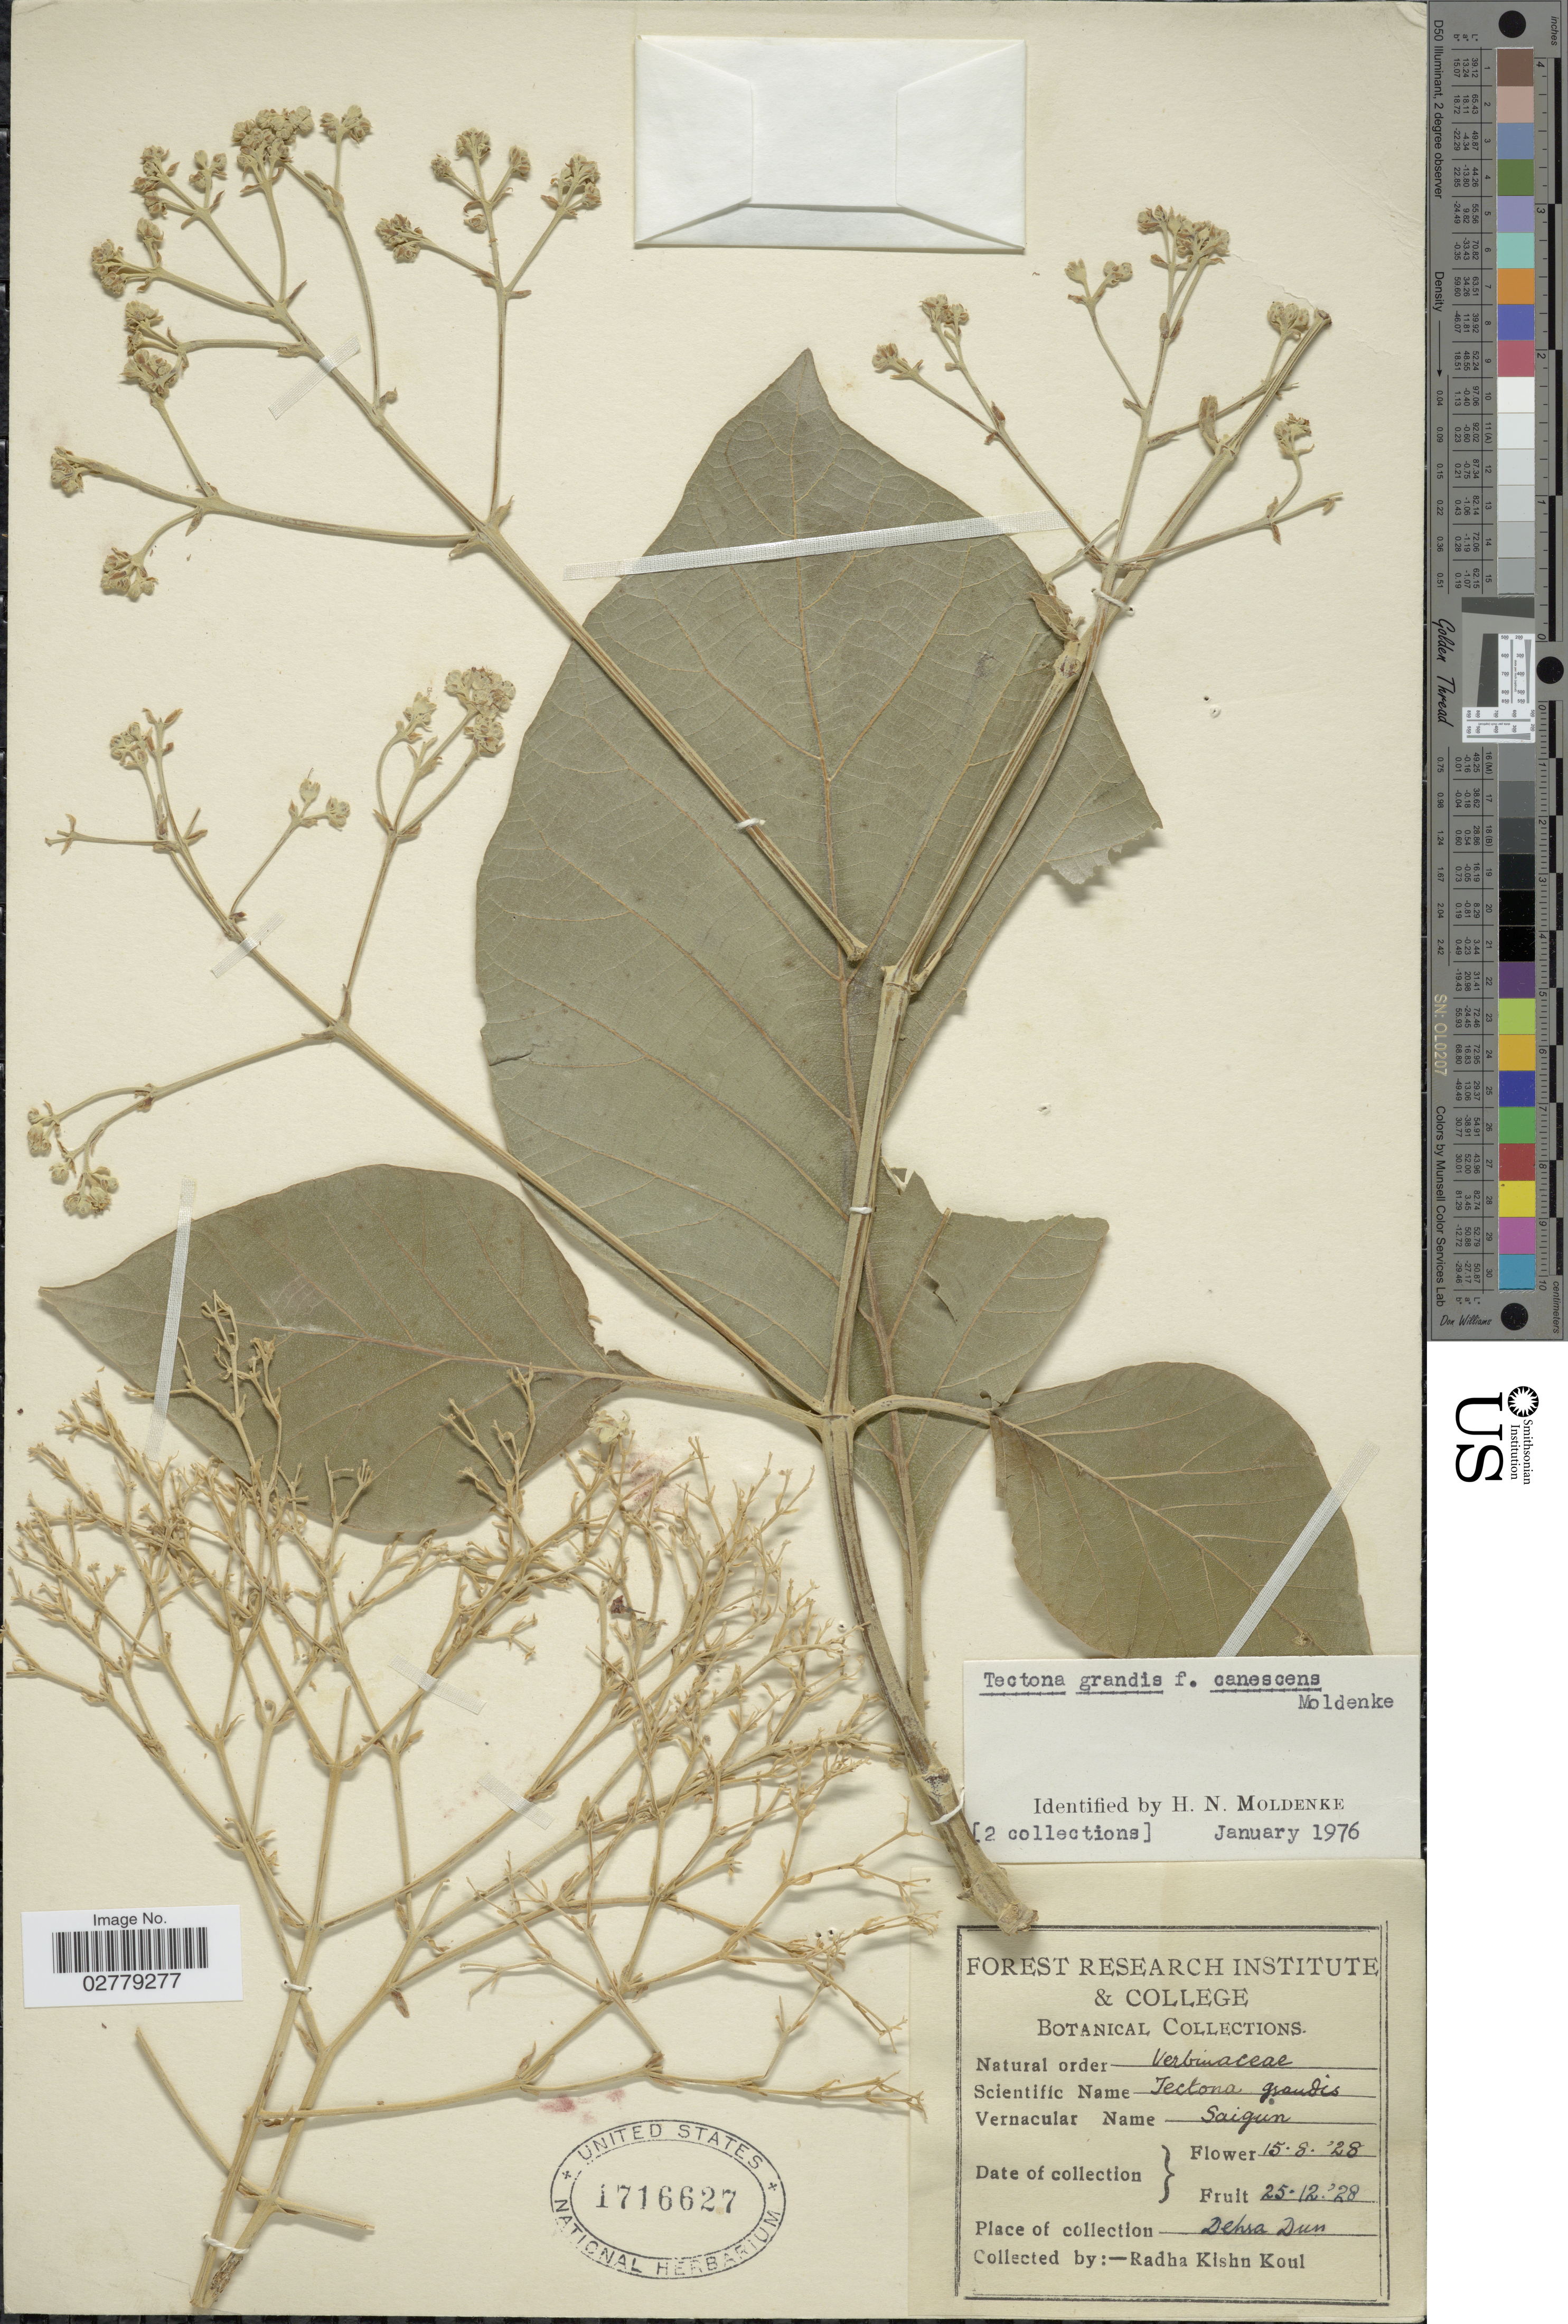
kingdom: Plantae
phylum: Tracheophyta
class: Magnoliopsida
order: Lamiales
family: Lamiaceae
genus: Tectona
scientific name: Tectona grandis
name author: L. f.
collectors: R. Koul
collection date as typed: Transcribed d/m/y: 15/8/28 to 25/12/28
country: India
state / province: Uttarakhand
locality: Dehra Dun.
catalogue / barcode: US 1716627